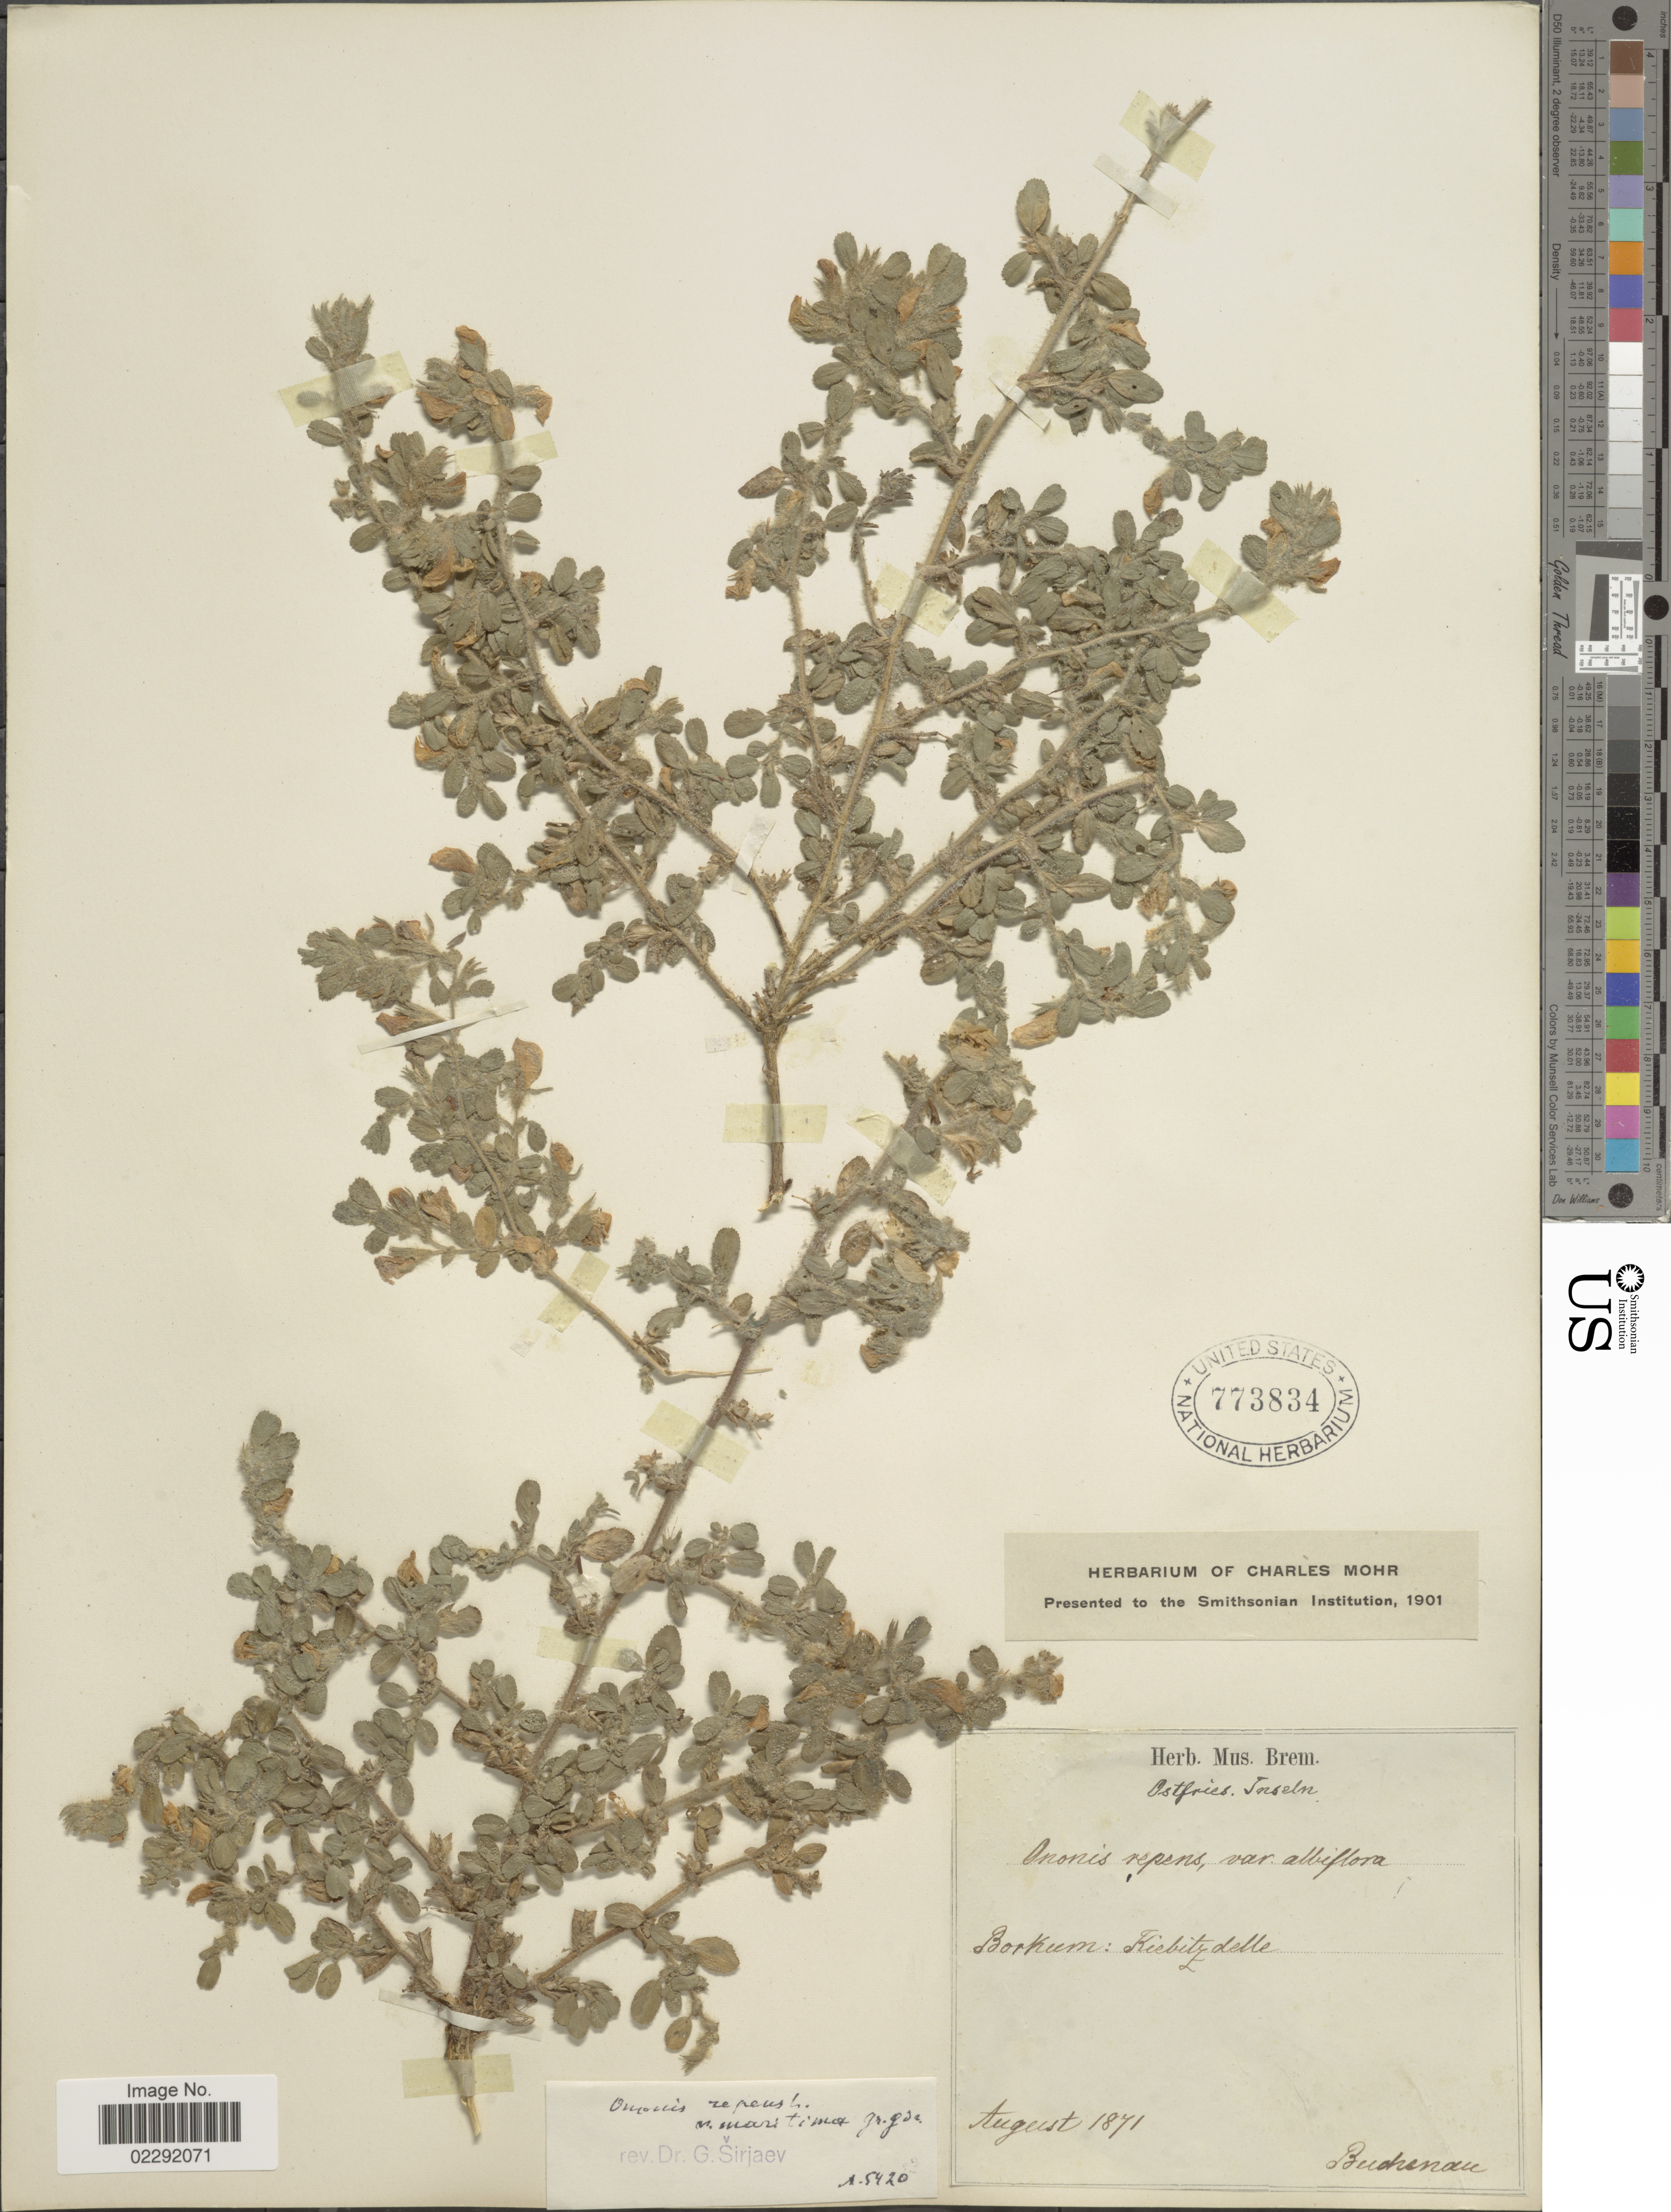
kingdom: Plantae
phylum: Tracheophyta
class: Magnoliopsida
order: Fabales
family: Fabaceae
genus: Ononis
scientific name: Ononis repens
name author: L.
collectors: Buchanan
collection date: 1871-08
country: Germany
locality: Osfries, Jorseln, Borkum: Kiebitzdelle. [interpreted]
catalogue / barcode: US 773834